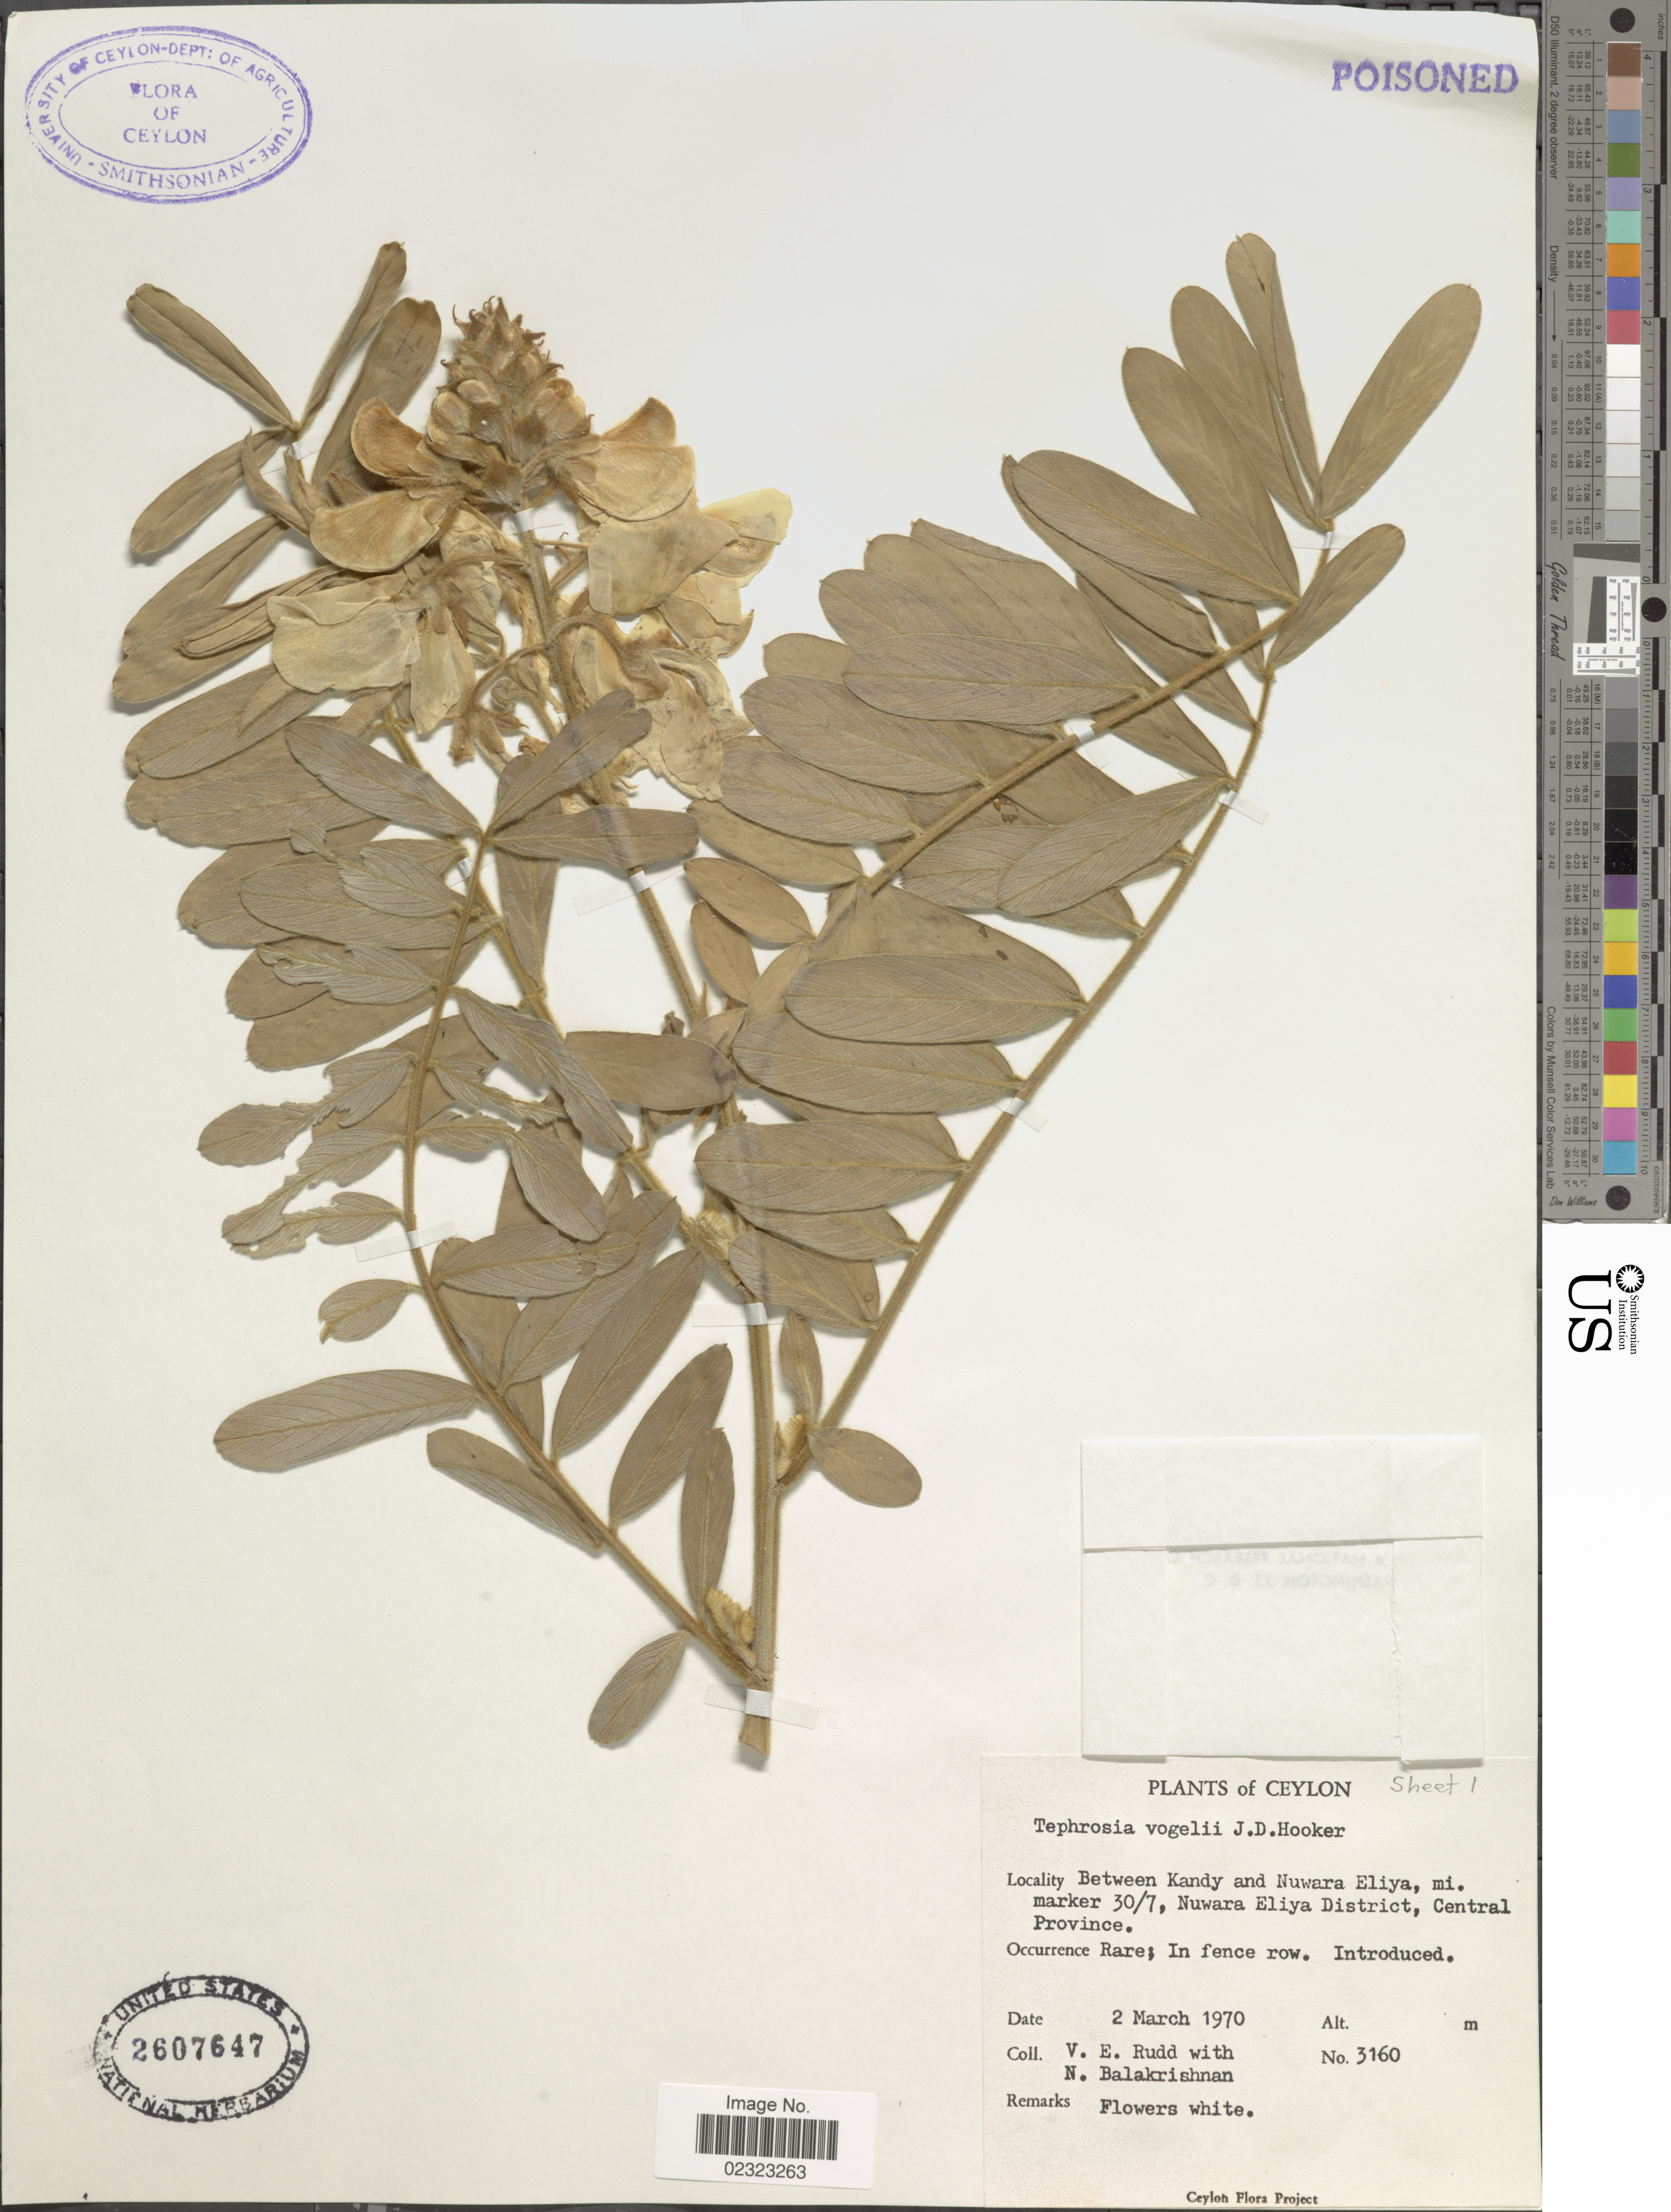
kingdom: Plantae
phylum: Tracheophyta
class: Magnoliopsida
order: Fabales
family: Fabaceae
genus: Tephrosia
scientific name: Tephrosia vogelii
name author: Hook. f.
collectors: V. E. Rudd & N. Balakrishnan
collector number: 3160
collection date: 1970-03-02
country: Sri Lanka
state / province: Central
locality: Between Kandy and Nuwara Eliya, mi. marker 30/7, Nuwara Eliya District.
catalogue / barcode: US 2607647